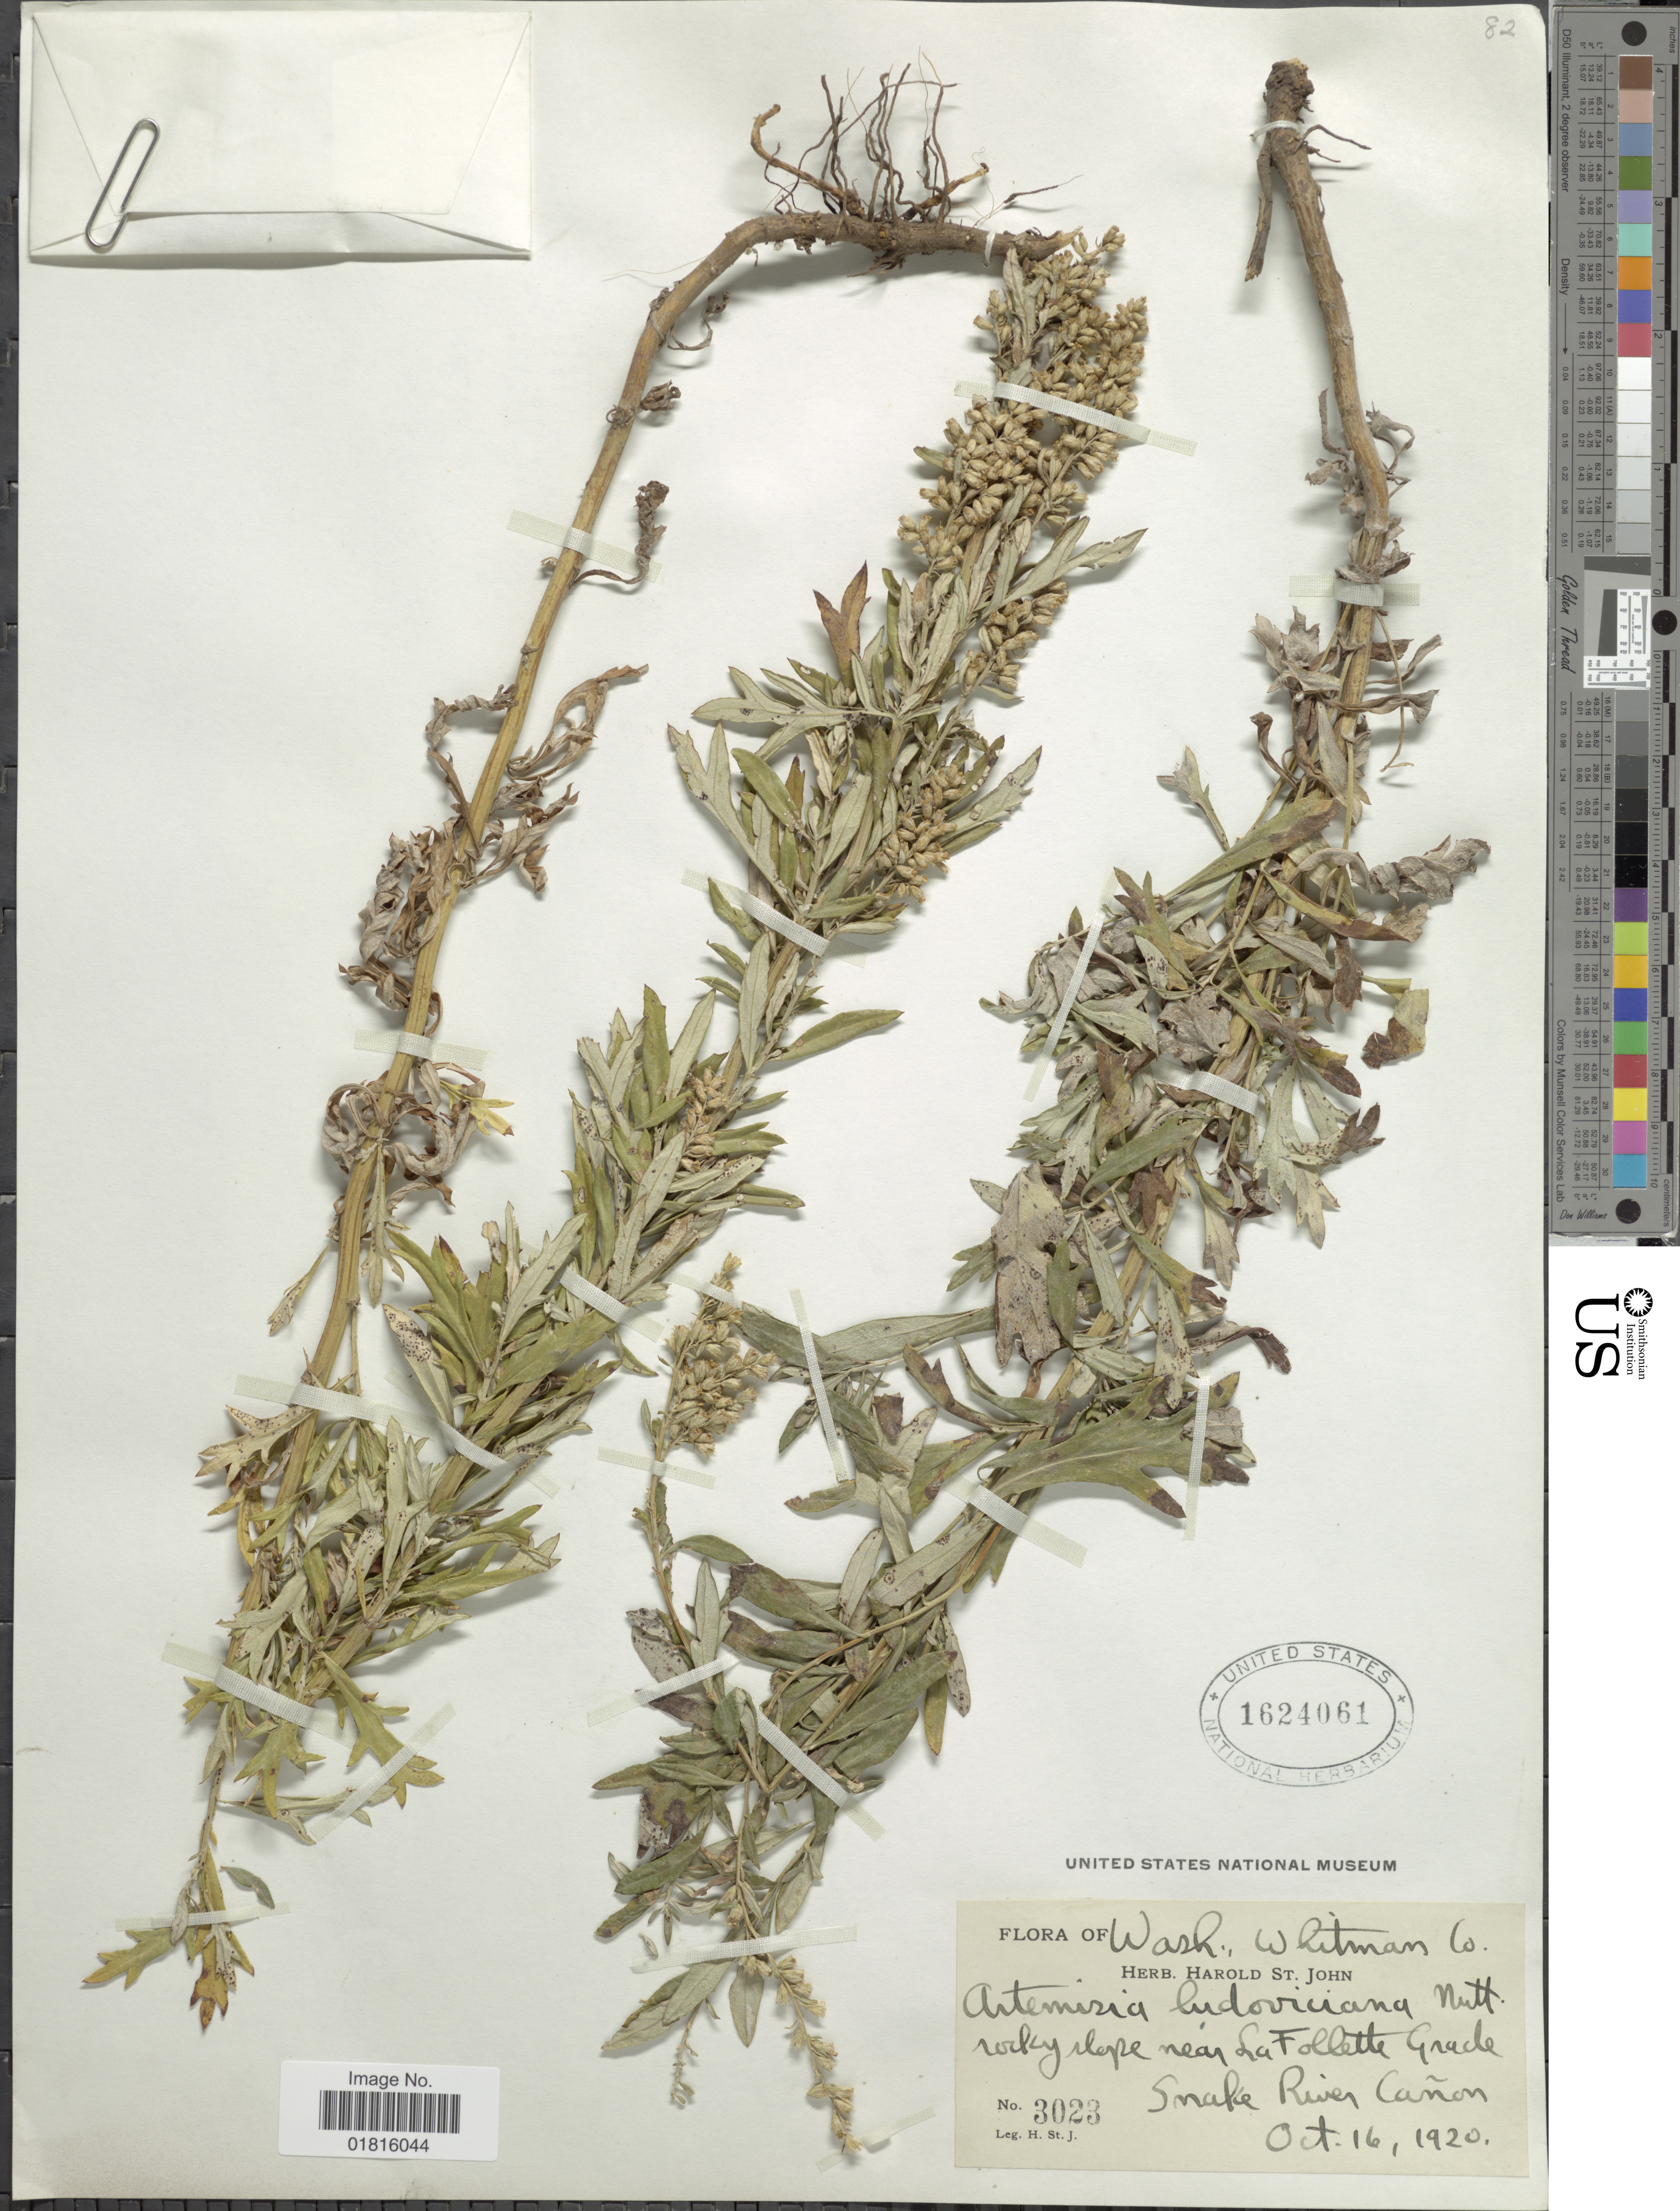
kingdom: Plantae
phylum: Tracheophyta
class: Magnoliopsida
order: Asterales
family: Asteraceae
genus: Artemisia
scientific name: Artemisia ludoviciana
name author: Nutt.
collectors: H. St. John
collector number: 3023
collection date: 1920-10-16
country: United States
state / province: Washington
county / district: Whitman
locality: Whitman Co., rocky slope near La Follette Grade, Snake River Cañon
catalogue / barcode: US 1624061